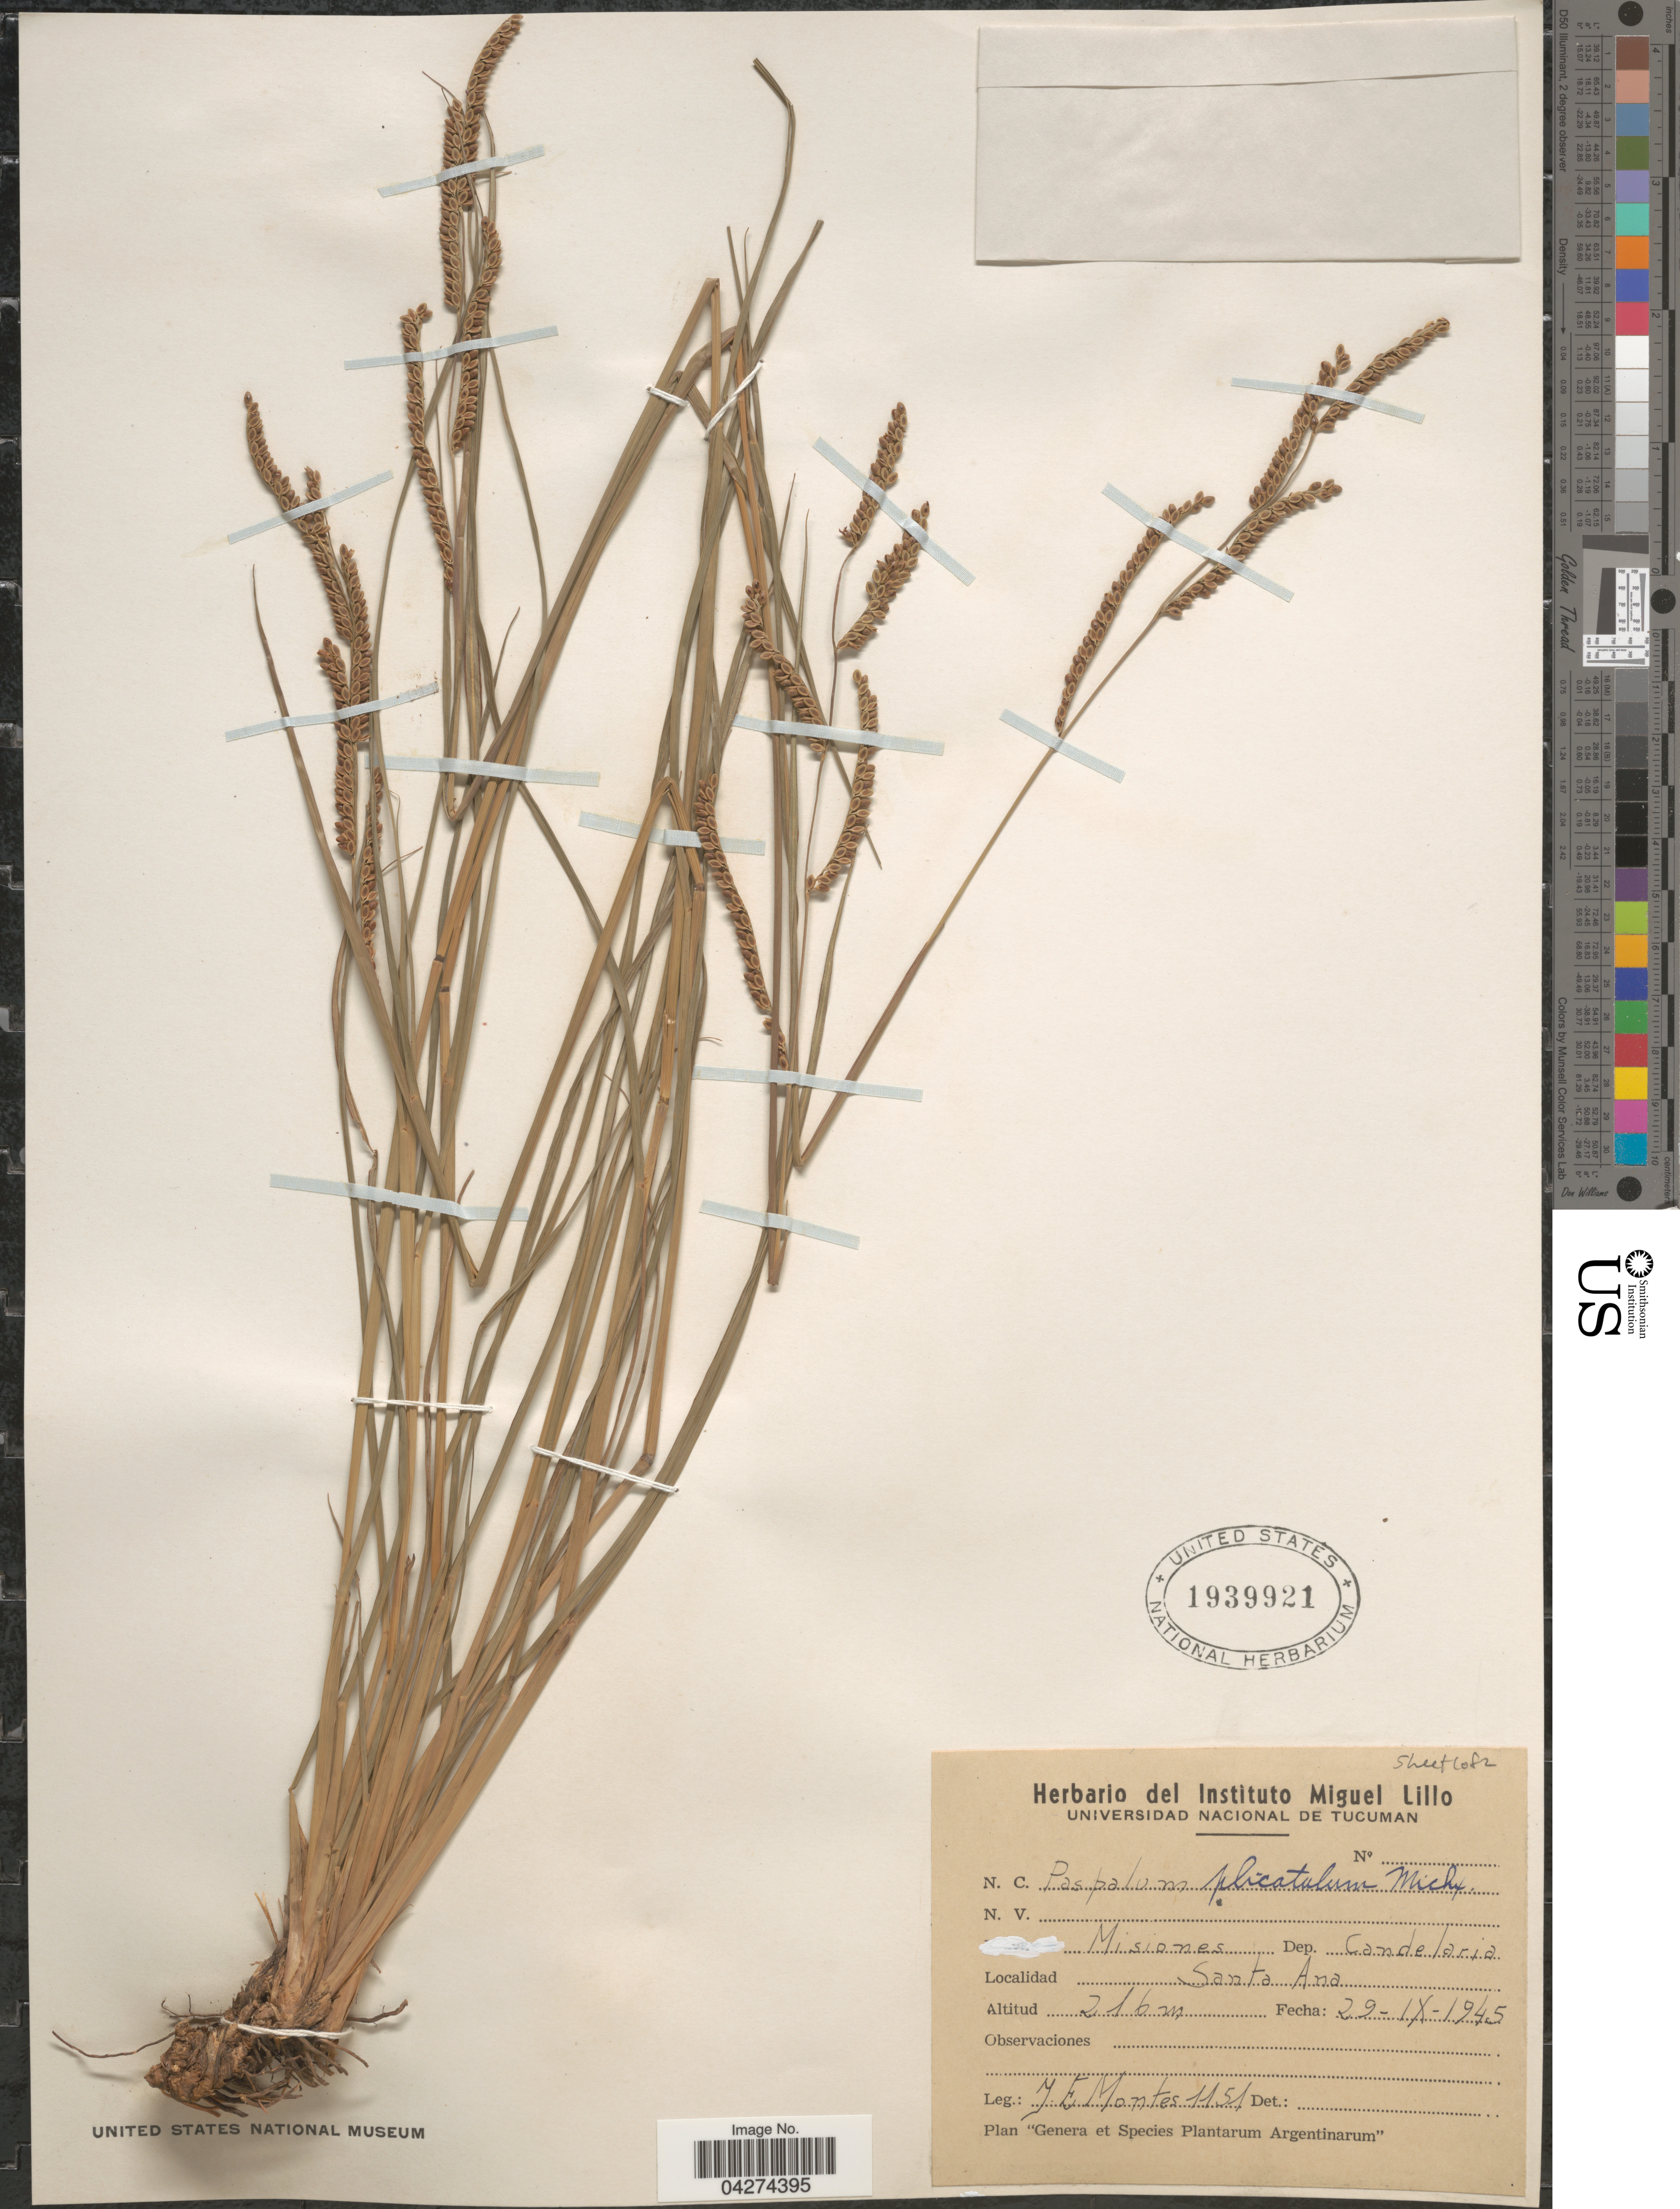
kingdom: Plantae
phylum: Tracheophyta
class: Liliopsida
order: Poales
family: Poaceae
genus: Paspalum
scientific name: Paspalum plicatulum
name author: Michx.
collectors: J. E. Montes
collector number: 1151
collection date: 1945-09-29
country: Argentina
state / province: Misiones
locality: Dep. Candelaria. Santa Ana.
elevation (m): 216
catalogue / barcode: US 1939921